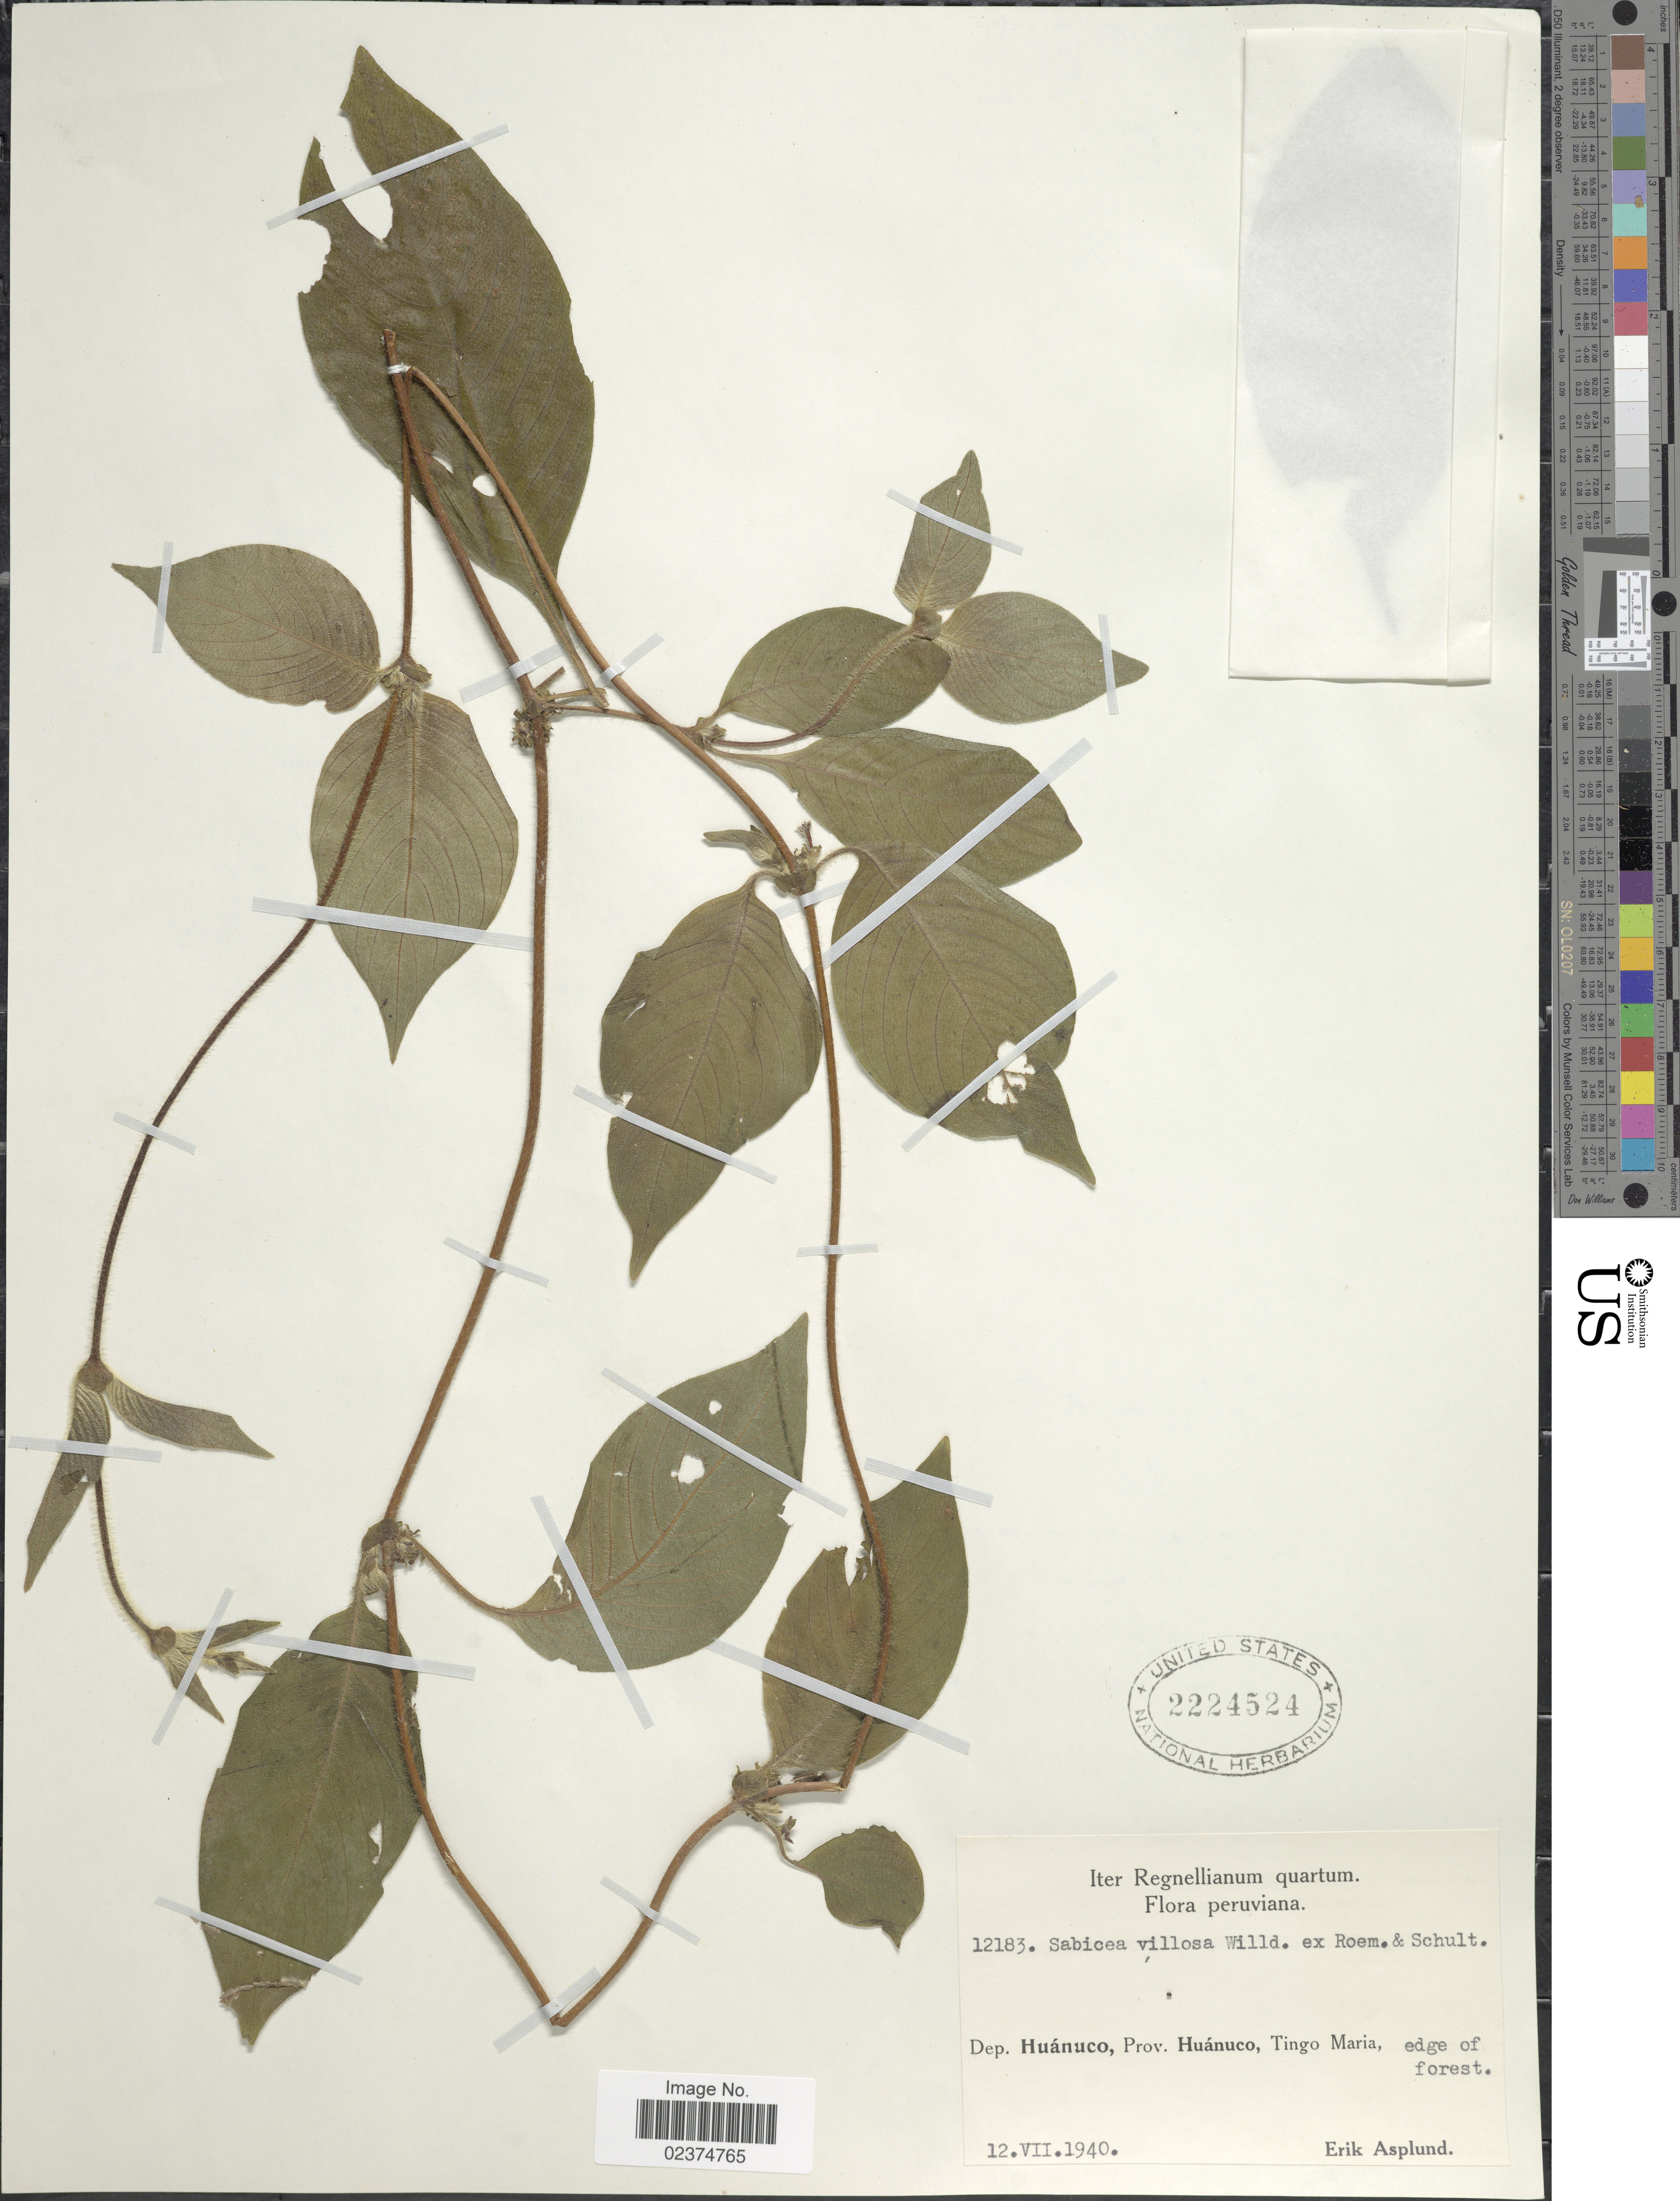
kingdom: Plantae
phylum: Tracheophyta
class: Magnoliopsida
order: Gentianales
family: Rubiaceae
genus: Sabicea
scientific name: Sabicea villosa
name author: Willd. ex Roem. & Schult.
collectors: E. Asplund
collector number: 12183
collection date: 1940-07-12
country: Peru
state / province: Huánuco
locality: Peruviana. Dep. Huanuco, Prov. Huanuco, Tingo Maria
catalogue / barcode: US 2224524